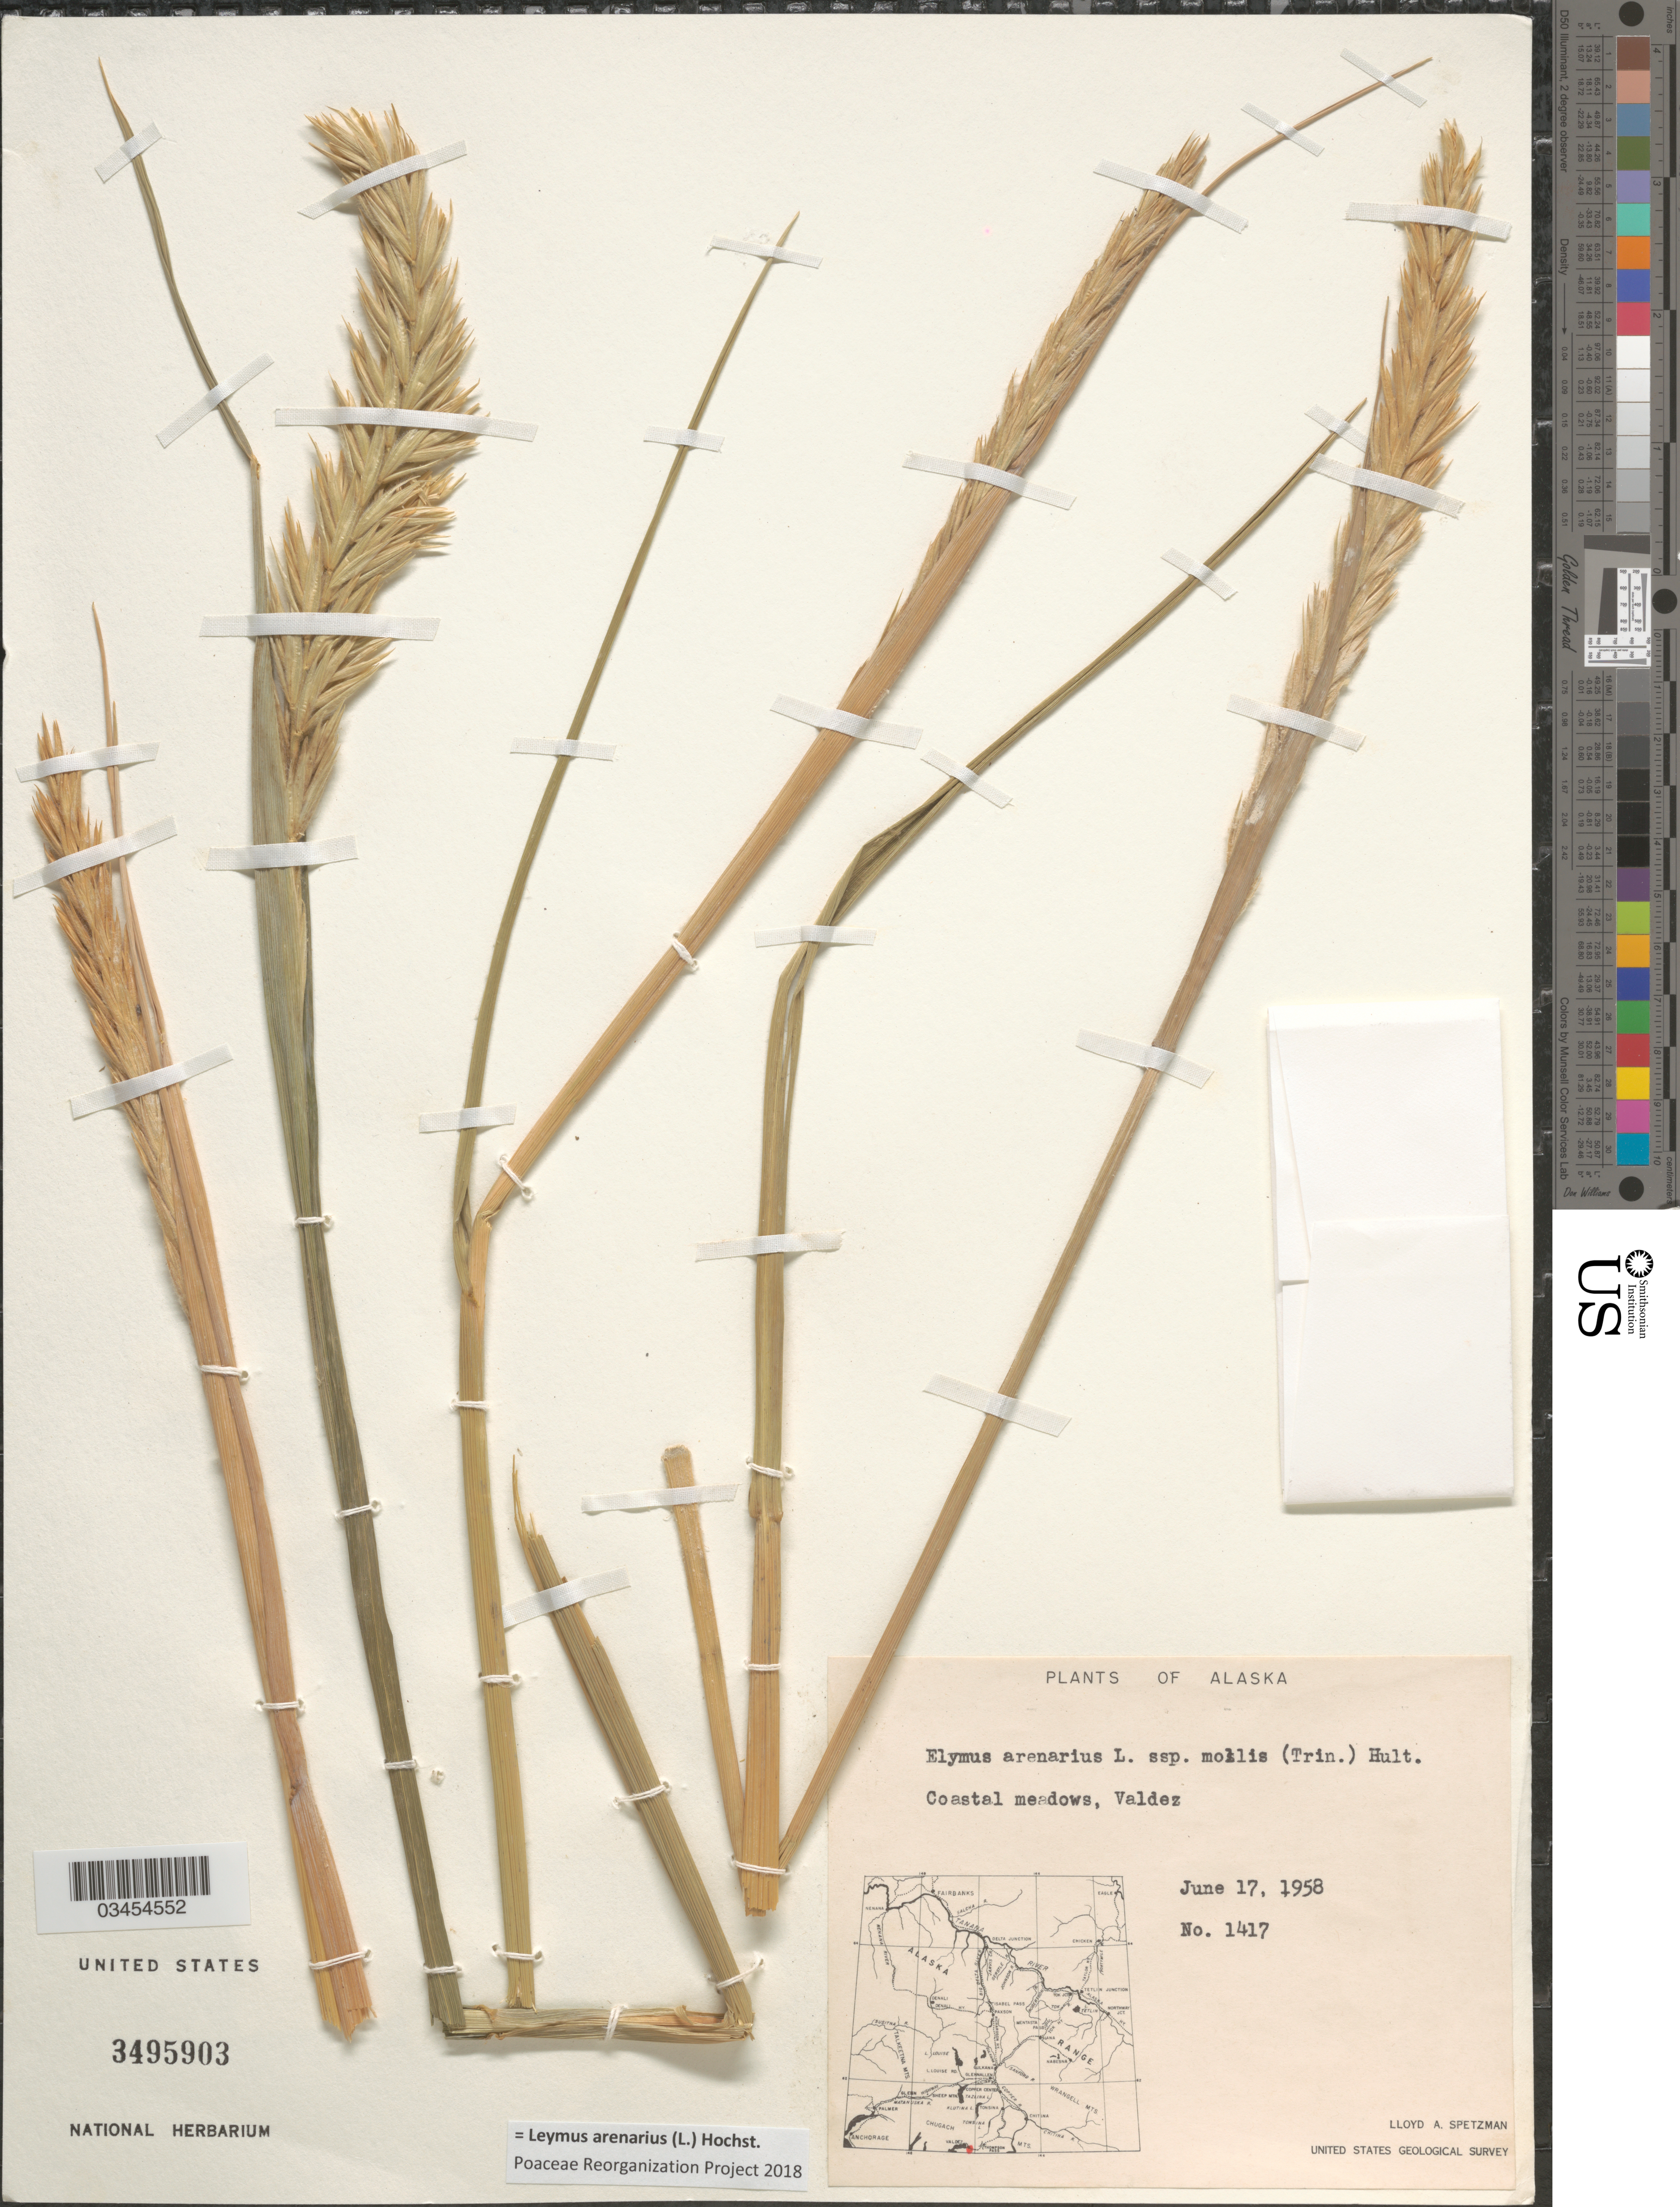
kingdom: Plantae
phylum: Tracheophyta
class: Liliopsida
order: Poales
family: Poaceae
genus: Leymus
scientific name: Leymus mollis subsp. mollis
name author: (Trin.) Pilg.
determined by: Soreng, Robert J., Research Associate (BOT), Smithsonian Institution - National Museum of Natural History (UNITED STATES)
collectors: L. Spetzman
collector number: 1417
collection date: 1958-06-17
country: United States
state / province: Alaska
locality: Coastal meadows, Valdez. United States Geological Survey.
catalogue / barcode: US 3495903